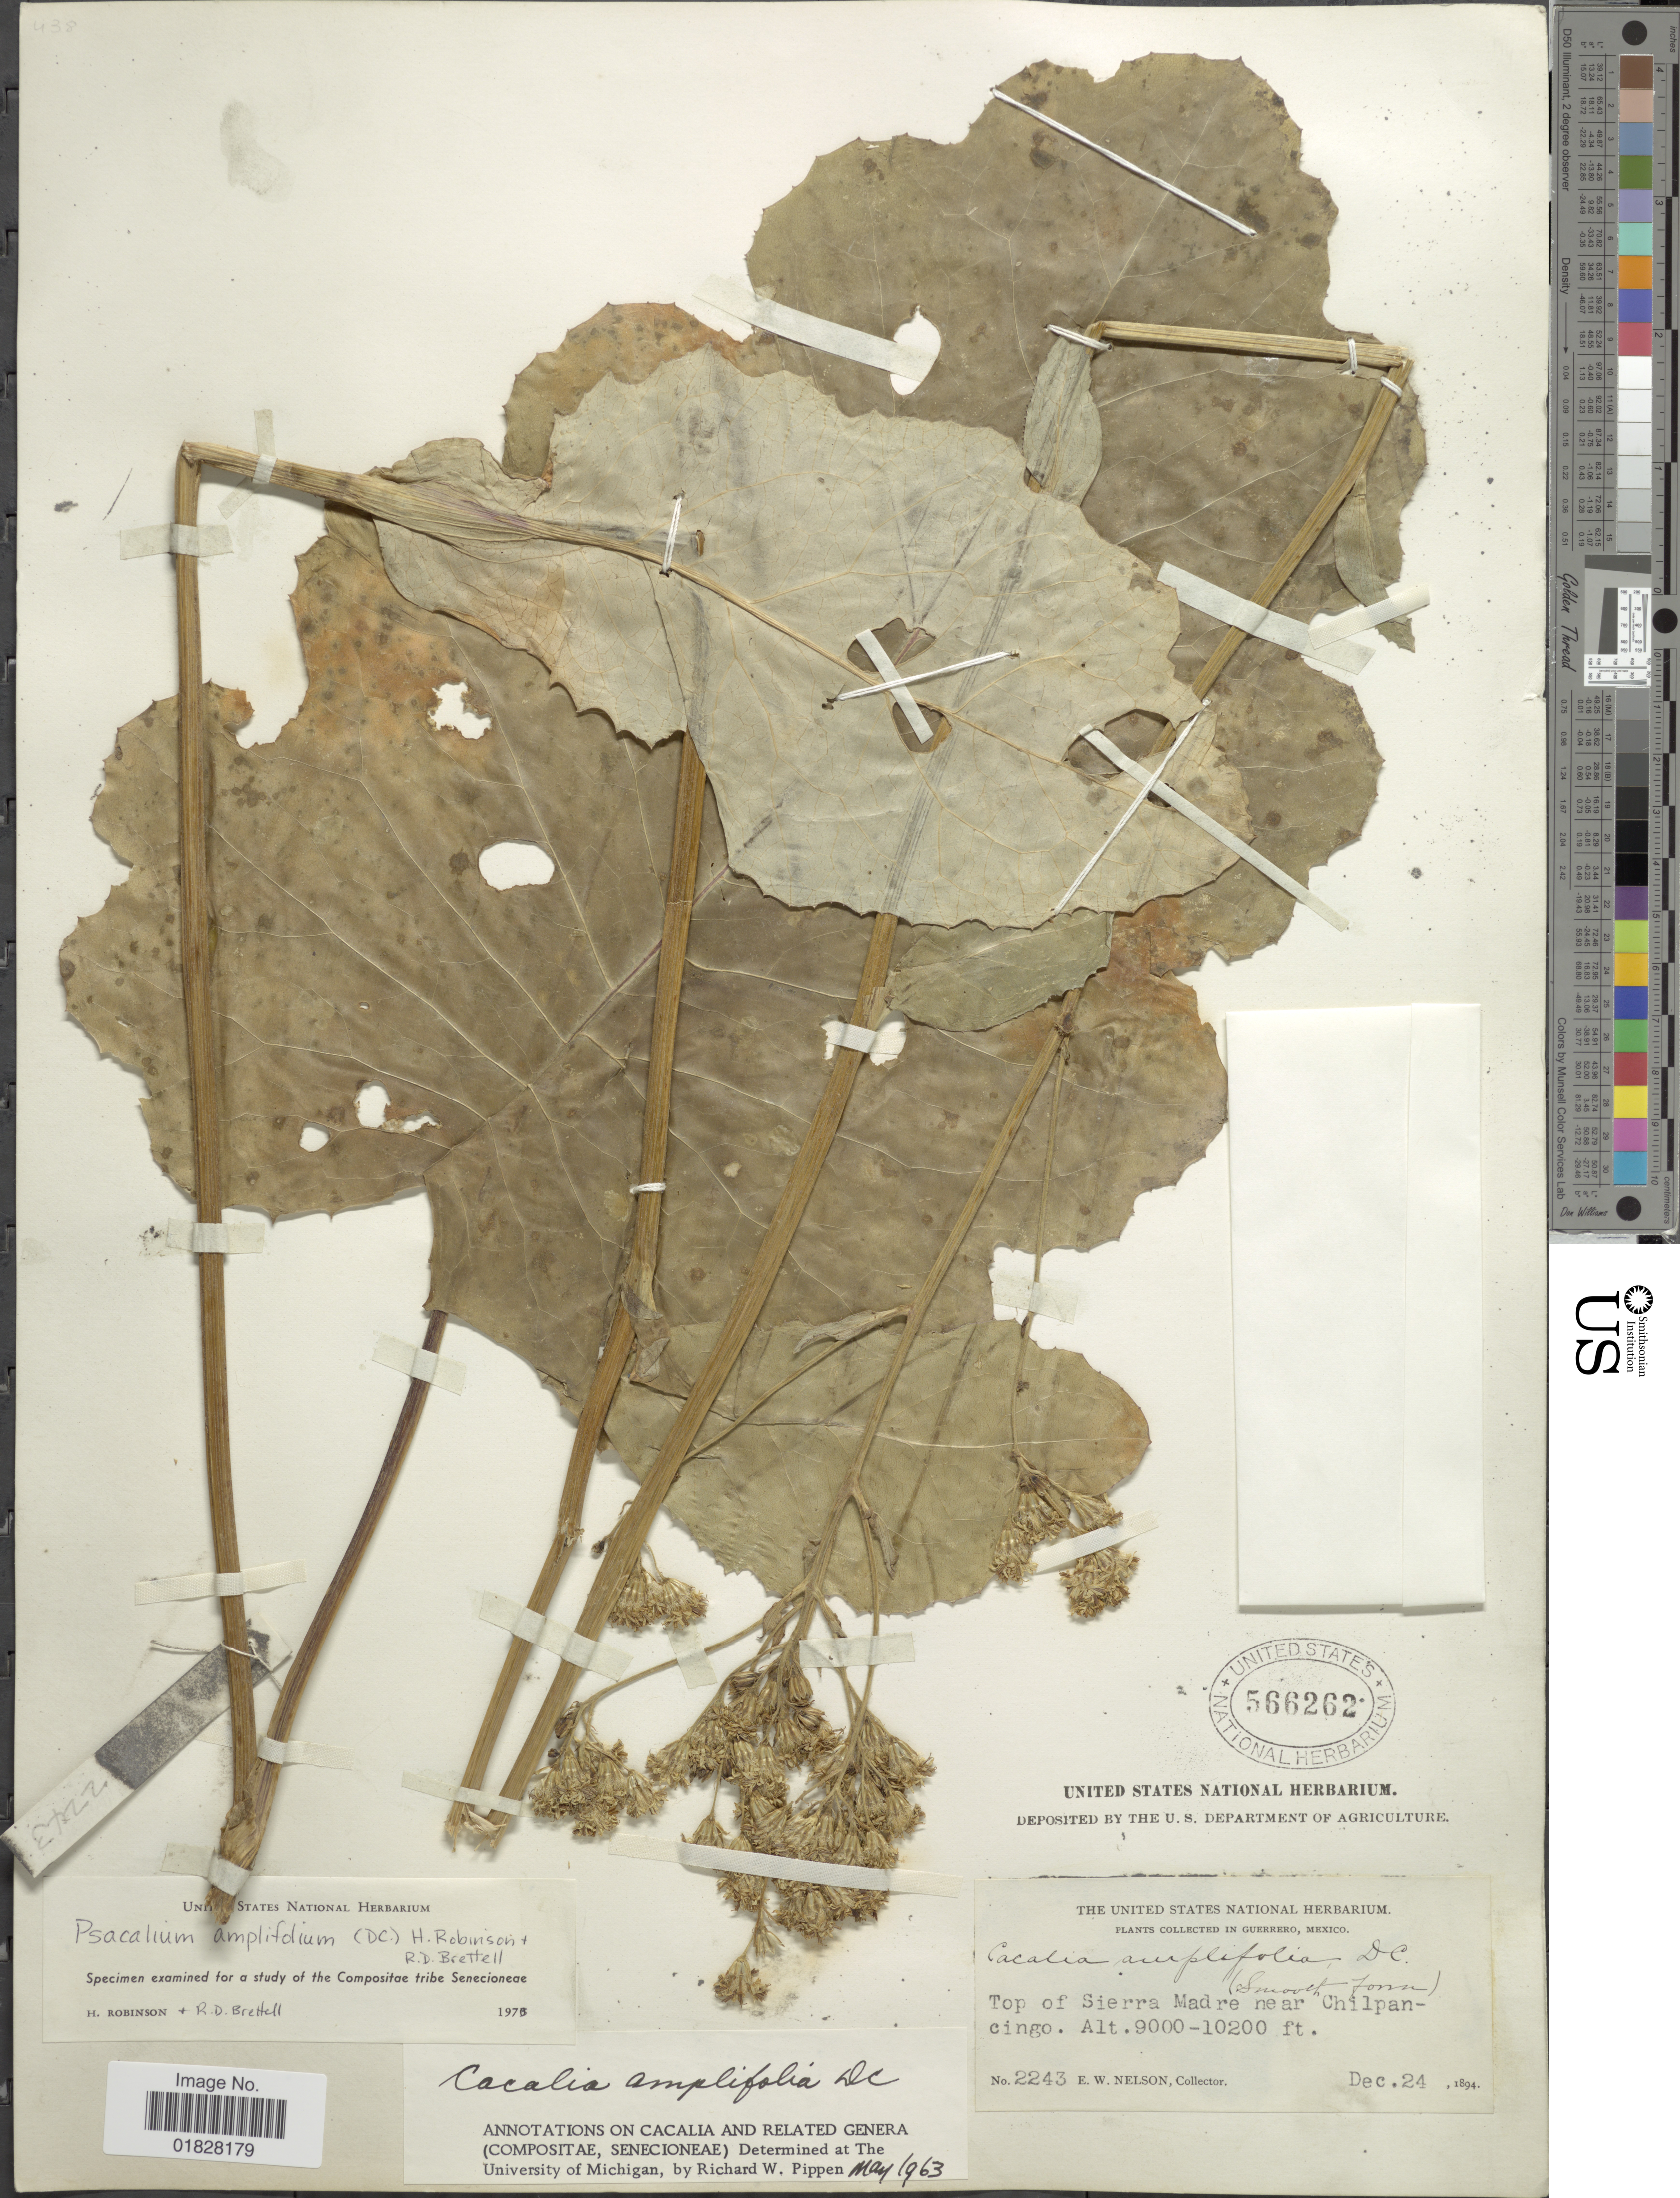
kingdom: Plantae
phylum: Tracheophyta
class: Magnoliopsida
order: Asterales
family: Asteraceae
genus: Psacalium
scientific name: Psacalium amplifolium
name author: (DC.) H. Rob. & Brettell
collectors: E. W. Nelson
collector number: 2243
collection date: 1894-12-24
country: Mexico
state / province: Guerrero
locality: Top of Sierra Madre near Chilpancingo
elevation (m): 2743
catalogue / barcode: US 566262